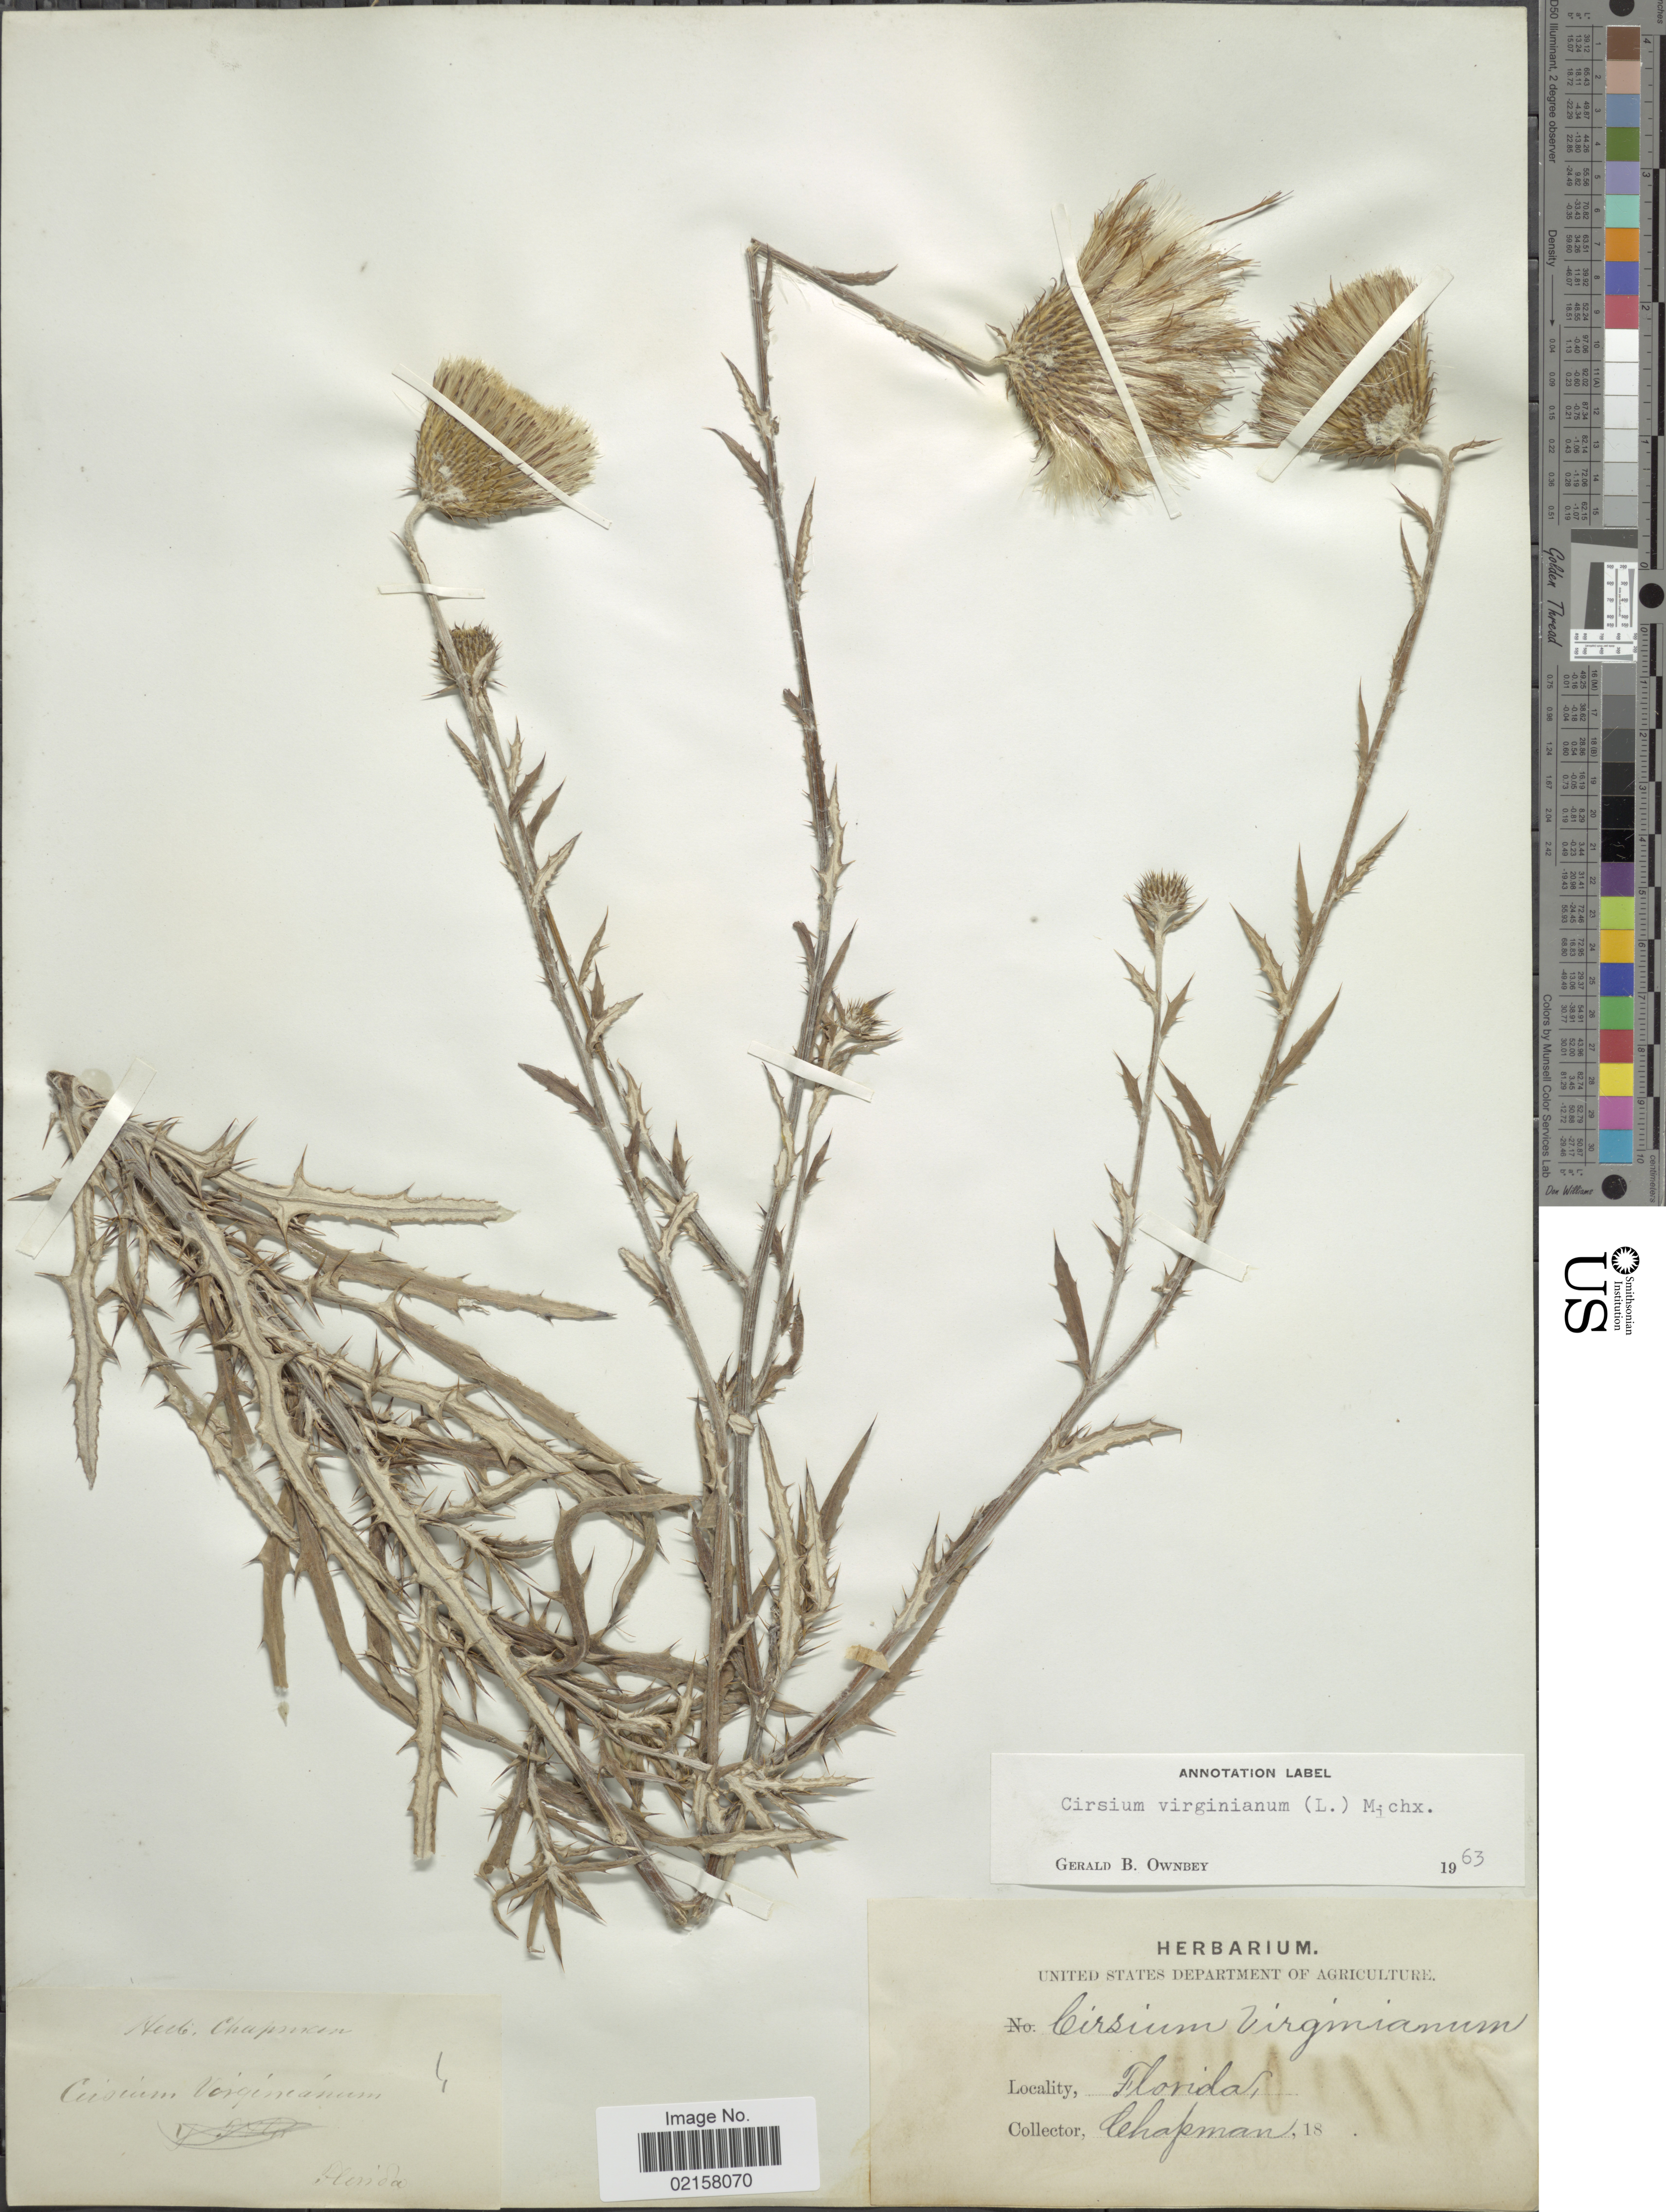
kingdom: Plantae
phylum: Tracheophyta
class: Magnoliopsida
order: Asterales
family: Asteraceae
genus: Cirsium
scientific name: Cirsium virginianum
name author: (L.) Michx.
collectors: A. Chapman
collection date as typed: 18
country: United States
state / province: Florida